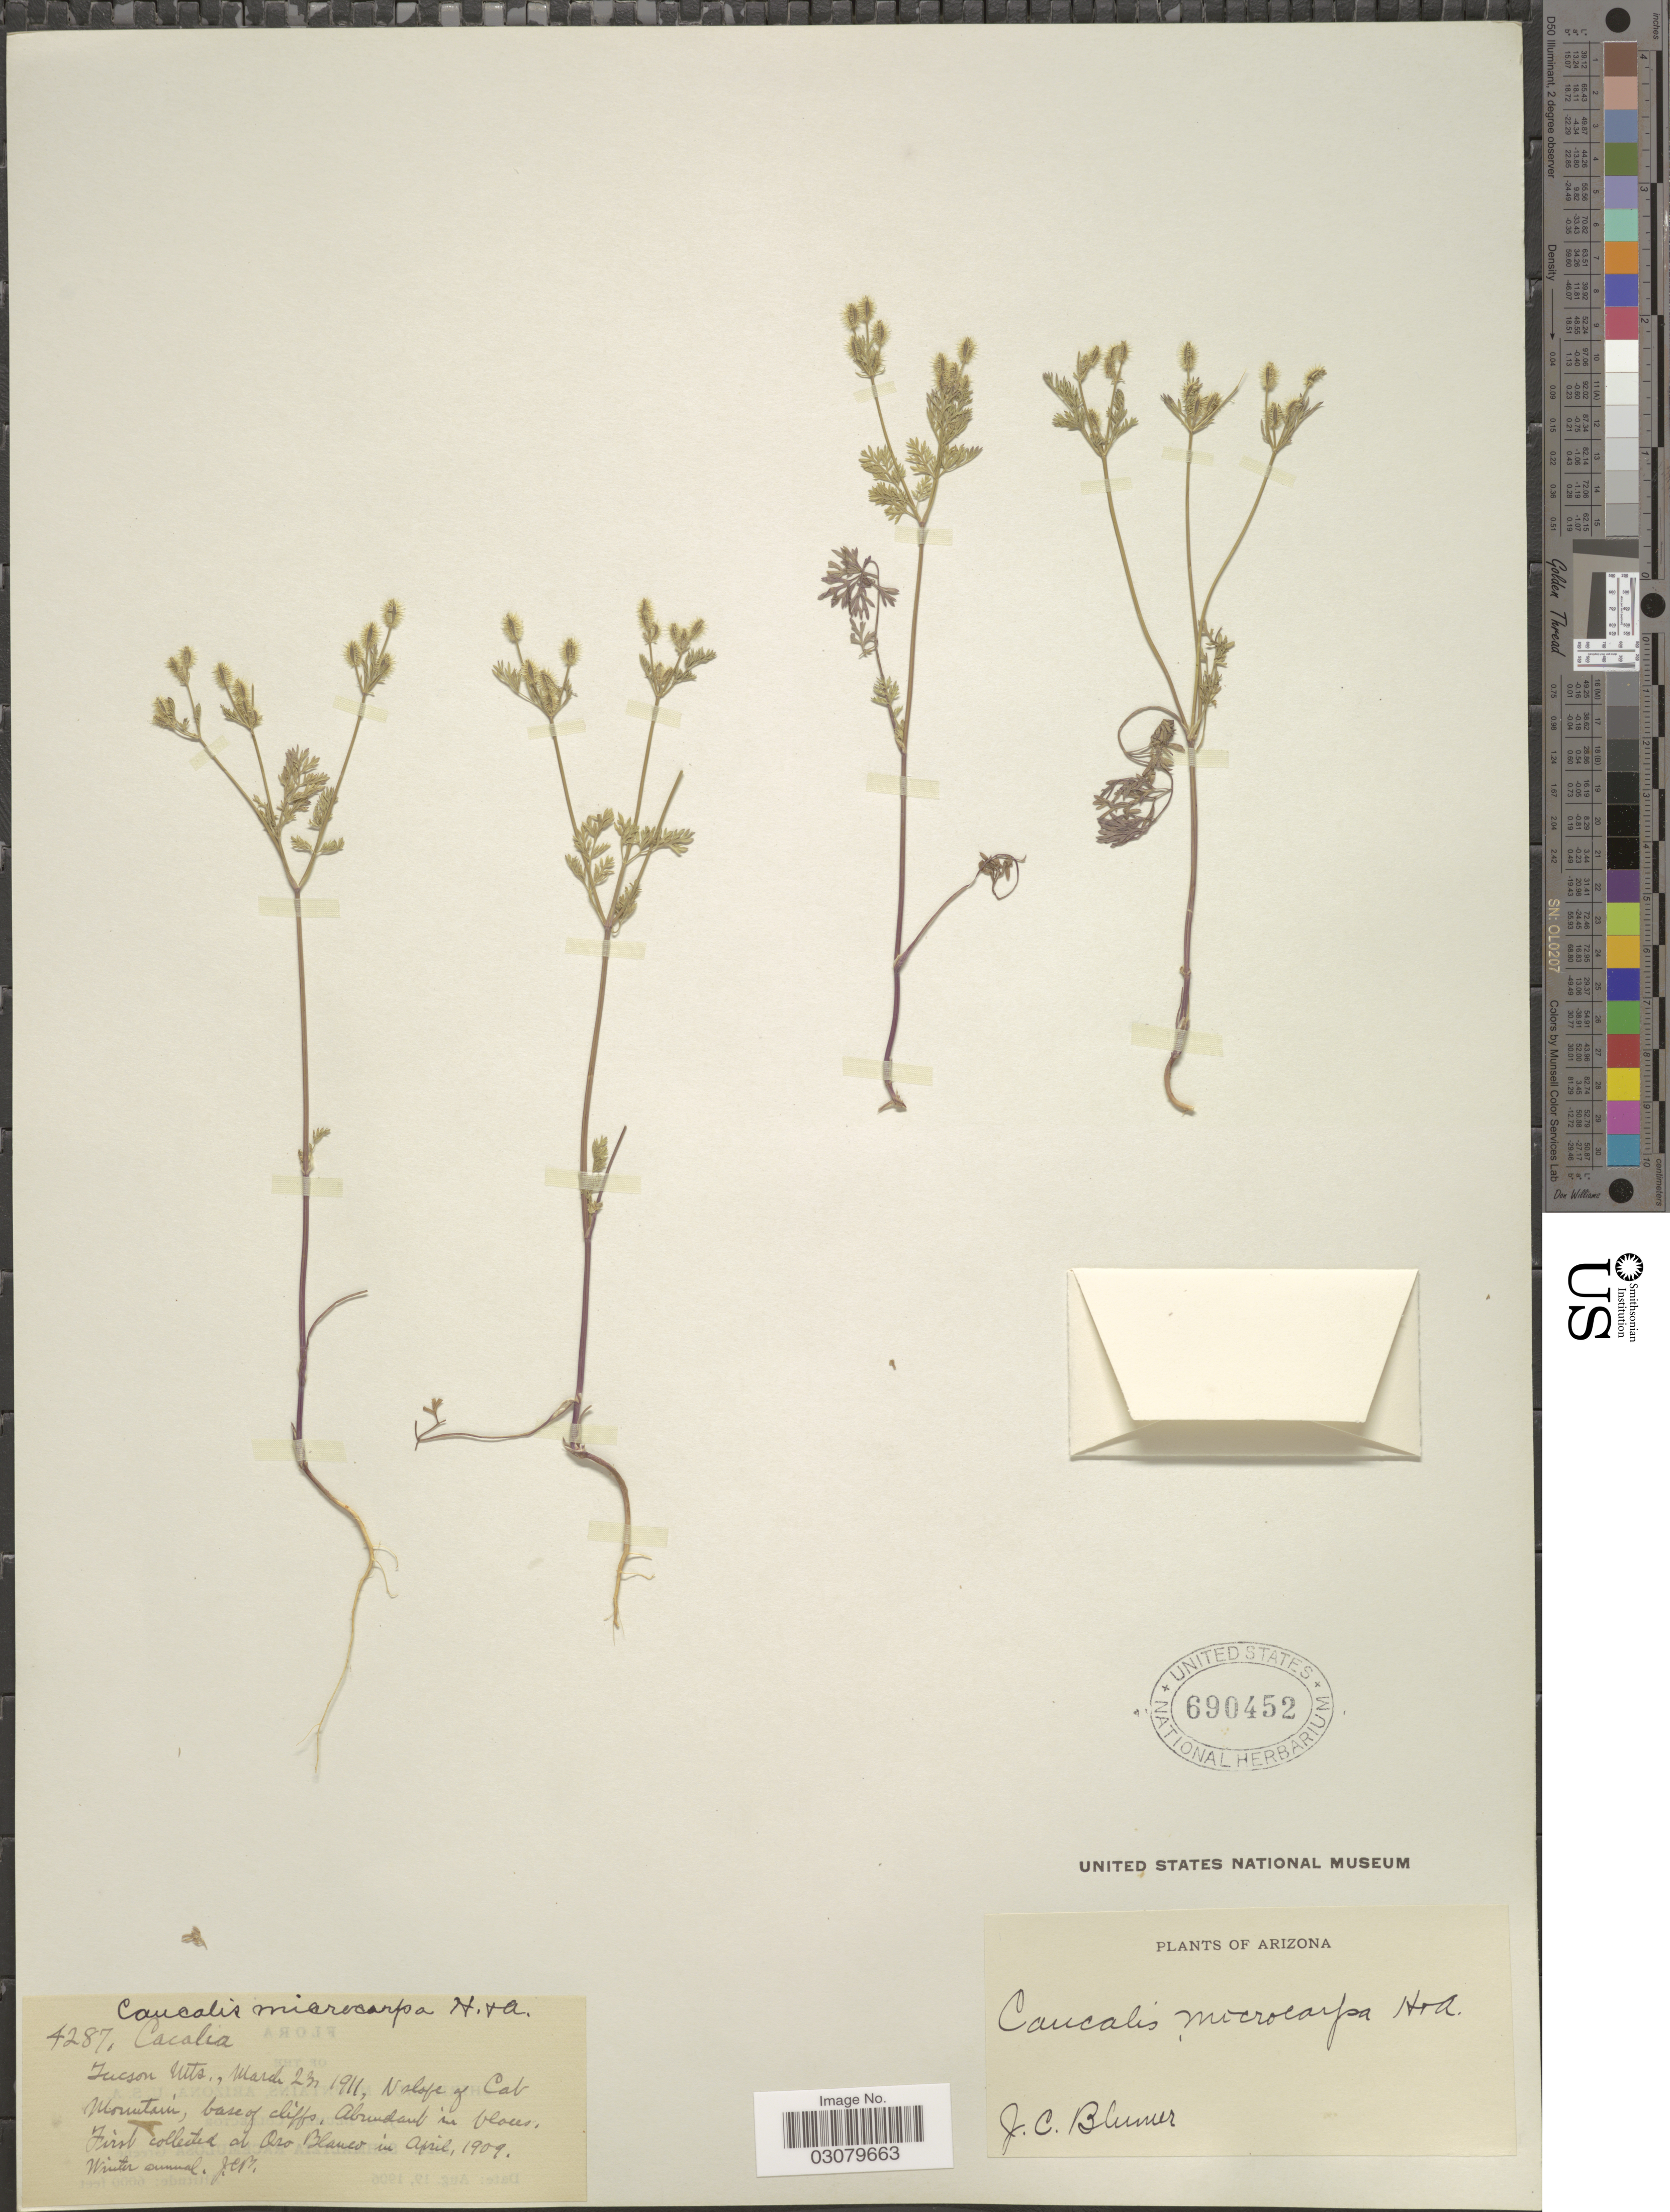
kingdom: Plantae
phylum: Tracheophyta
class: Magnoliopsida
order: Apiales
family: Apiaceae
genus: Caucalis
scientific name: Caucalis microcarpa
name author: Hook. & Arn.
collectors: J. C. Blumer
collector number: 4287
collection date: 1911-03-23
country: United States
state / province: Arizona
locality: Tucson Mts, N slope of Cat Mountain, base of cliffs.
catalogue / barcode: US 690452